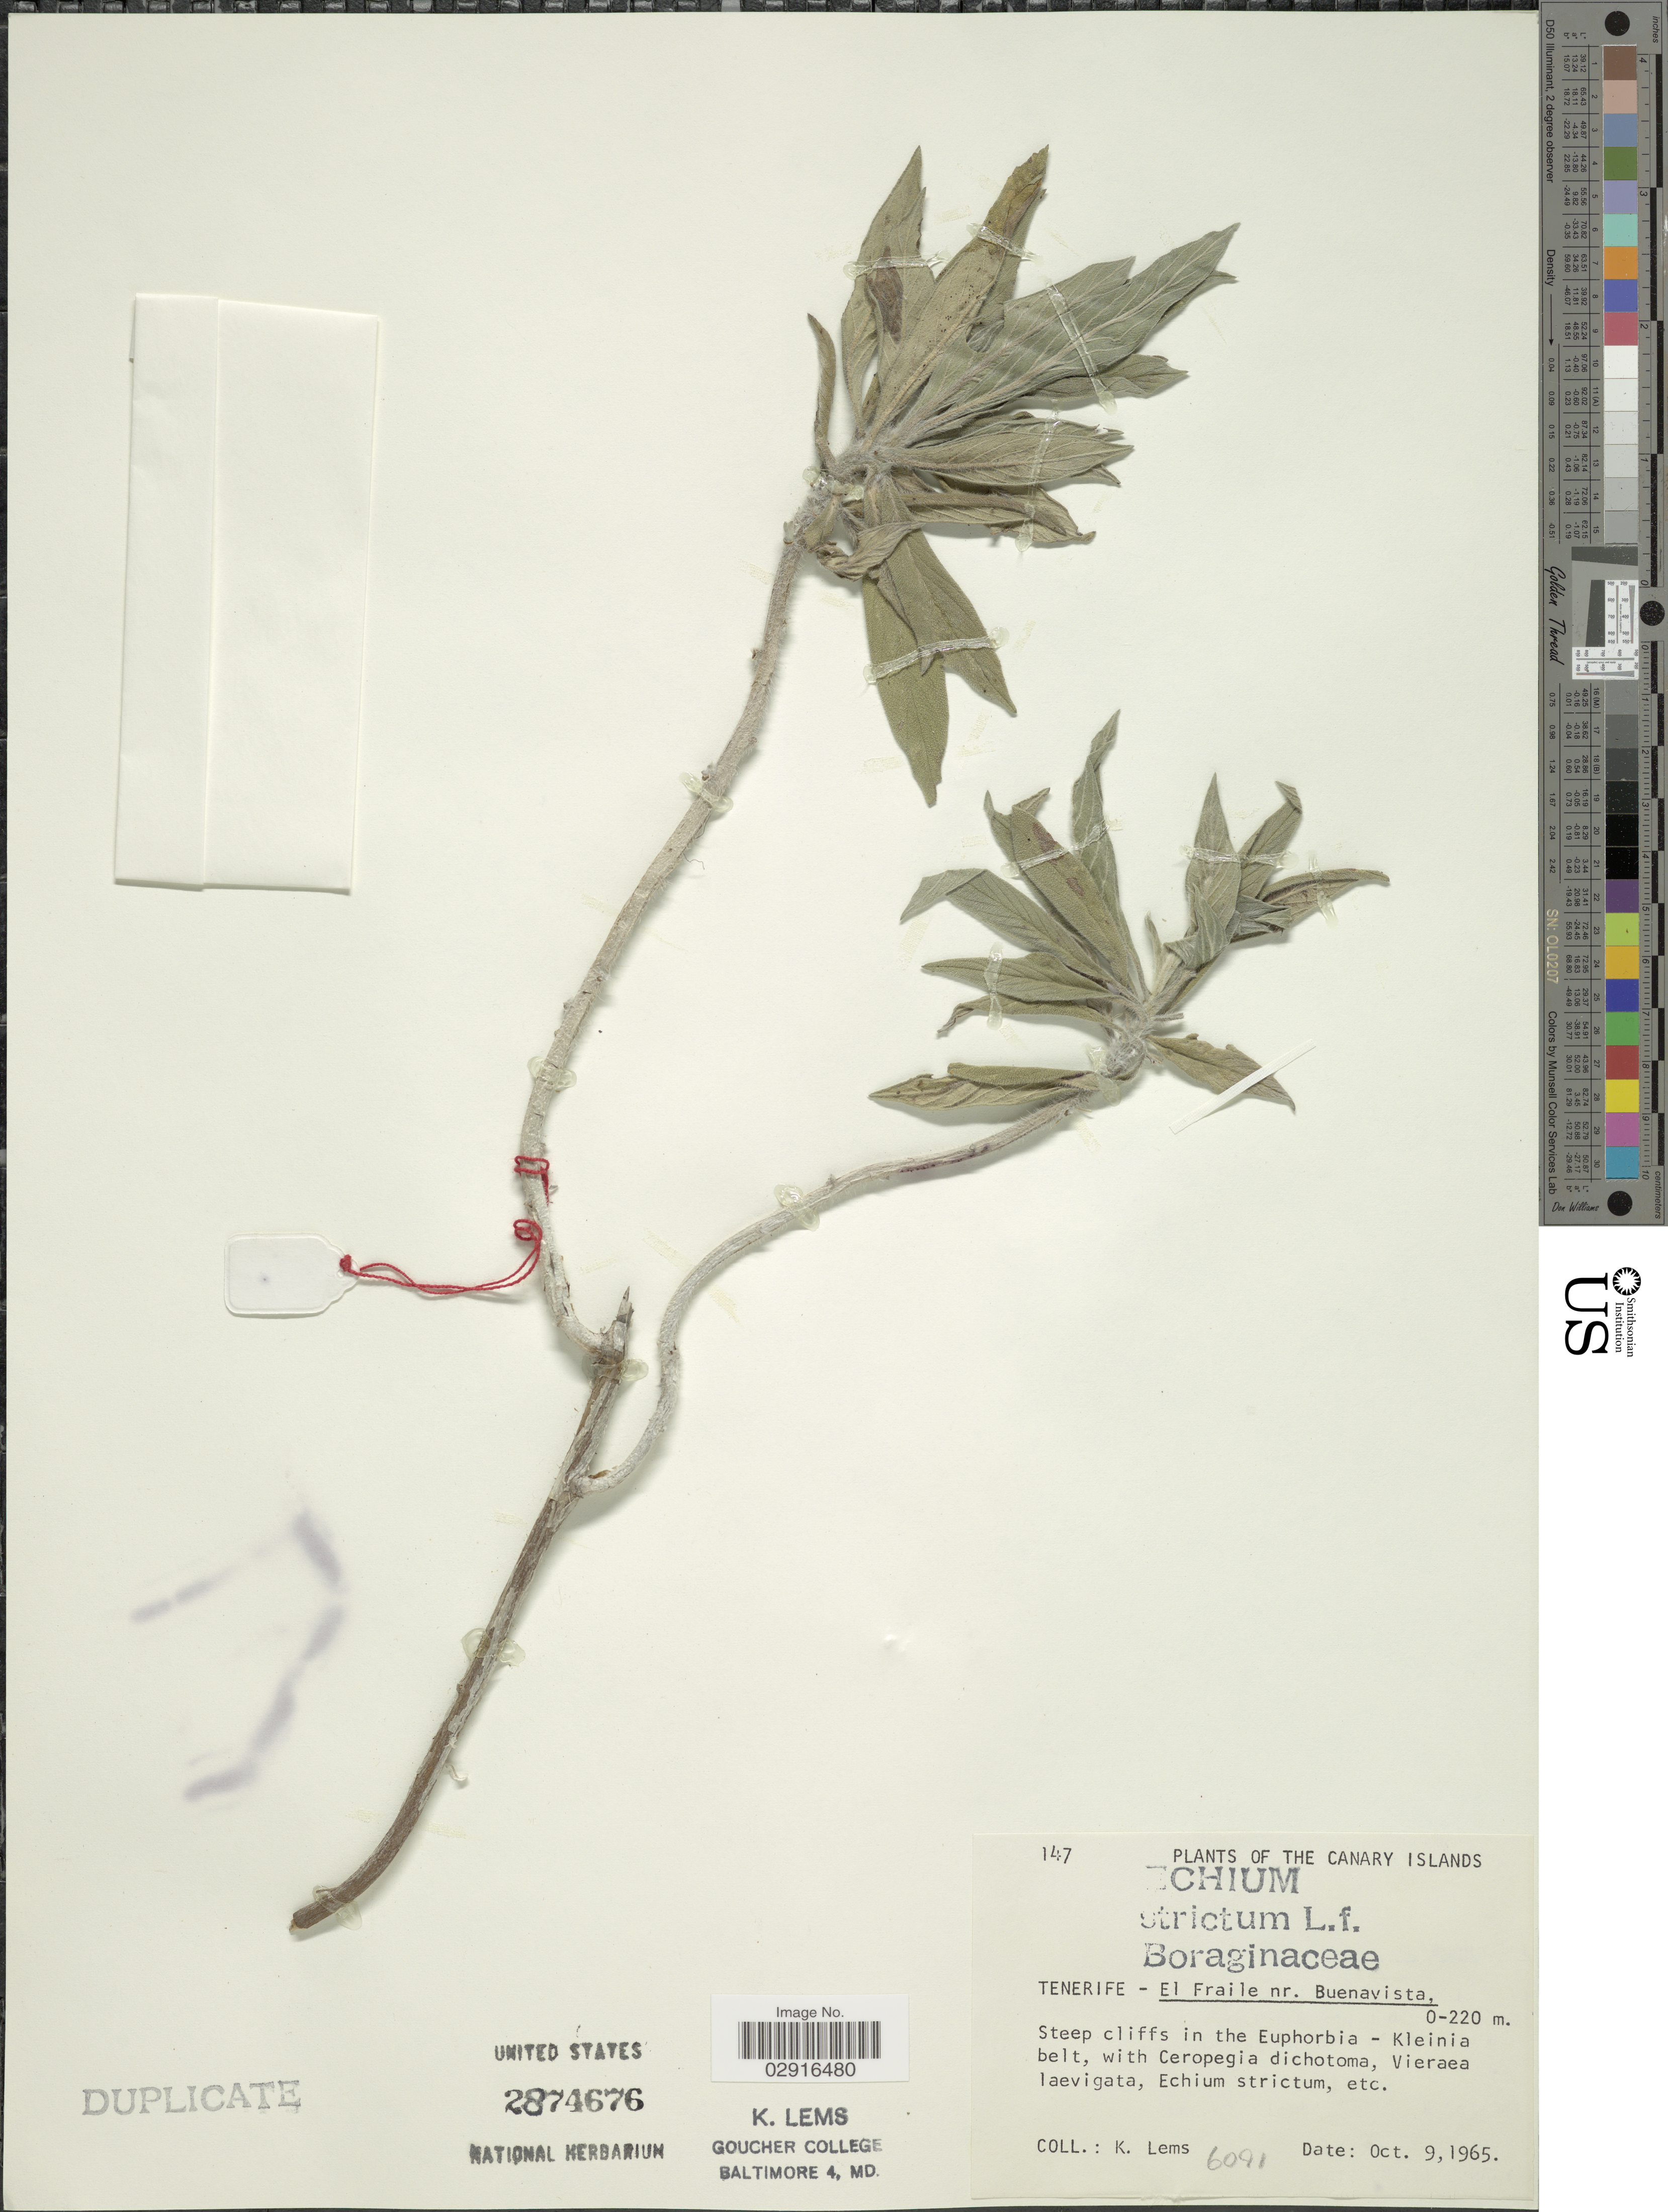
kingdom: Plantae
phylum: Tracheophyta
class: Magnoliopsida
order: Boraginales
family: Boraginaceae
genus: Echium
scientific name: Echium strictum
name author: L. f.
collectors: K. Lems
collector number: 6091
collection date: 1965-10-09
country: Spain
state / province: Canarias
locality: The Canary Islands. Tenerife - El Fraile nr. Buenavista.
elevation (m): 0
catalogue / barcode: US 2874676